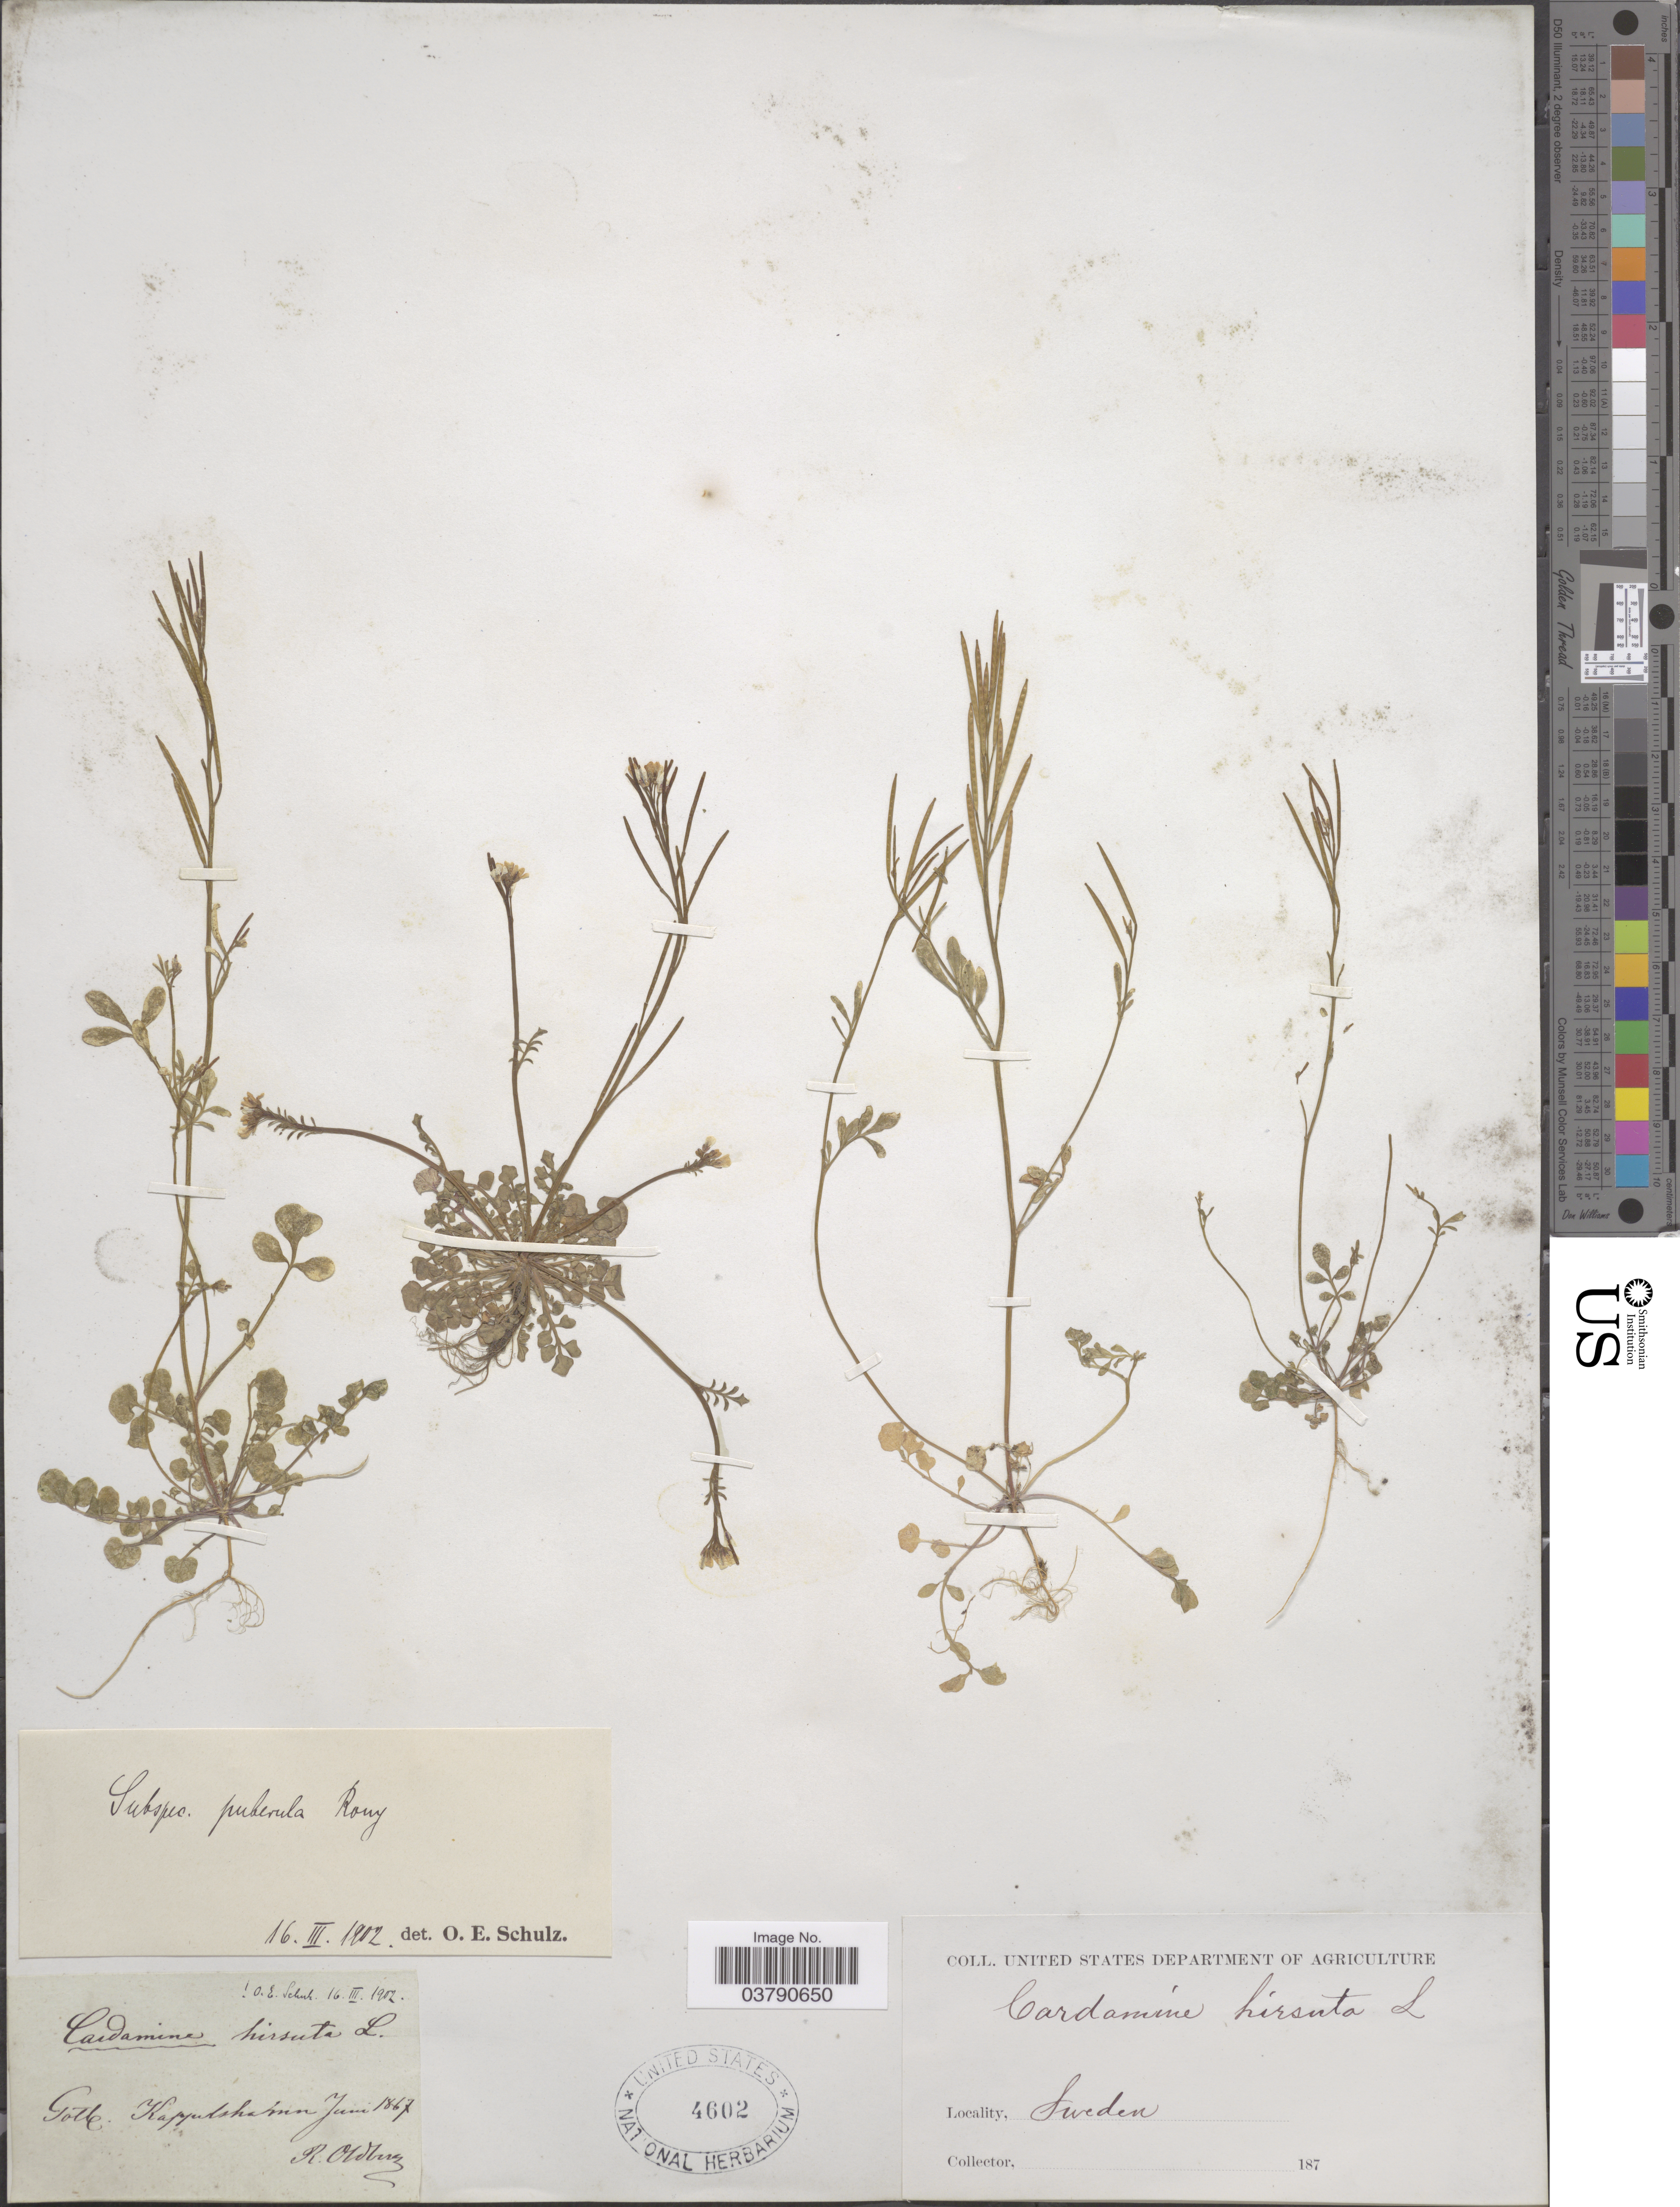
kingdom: Plantae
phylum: Tracheophyta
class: Magnoliopsida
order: Brassicales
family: Brassicaceae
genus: Cardamine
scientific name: Cardamine hirsuta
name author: L.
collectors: R. Oldberg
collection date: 1867-06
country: Sweden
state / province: Gotland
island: Gotland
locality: Gotl. Kappelshamn.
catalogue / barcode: US 4602